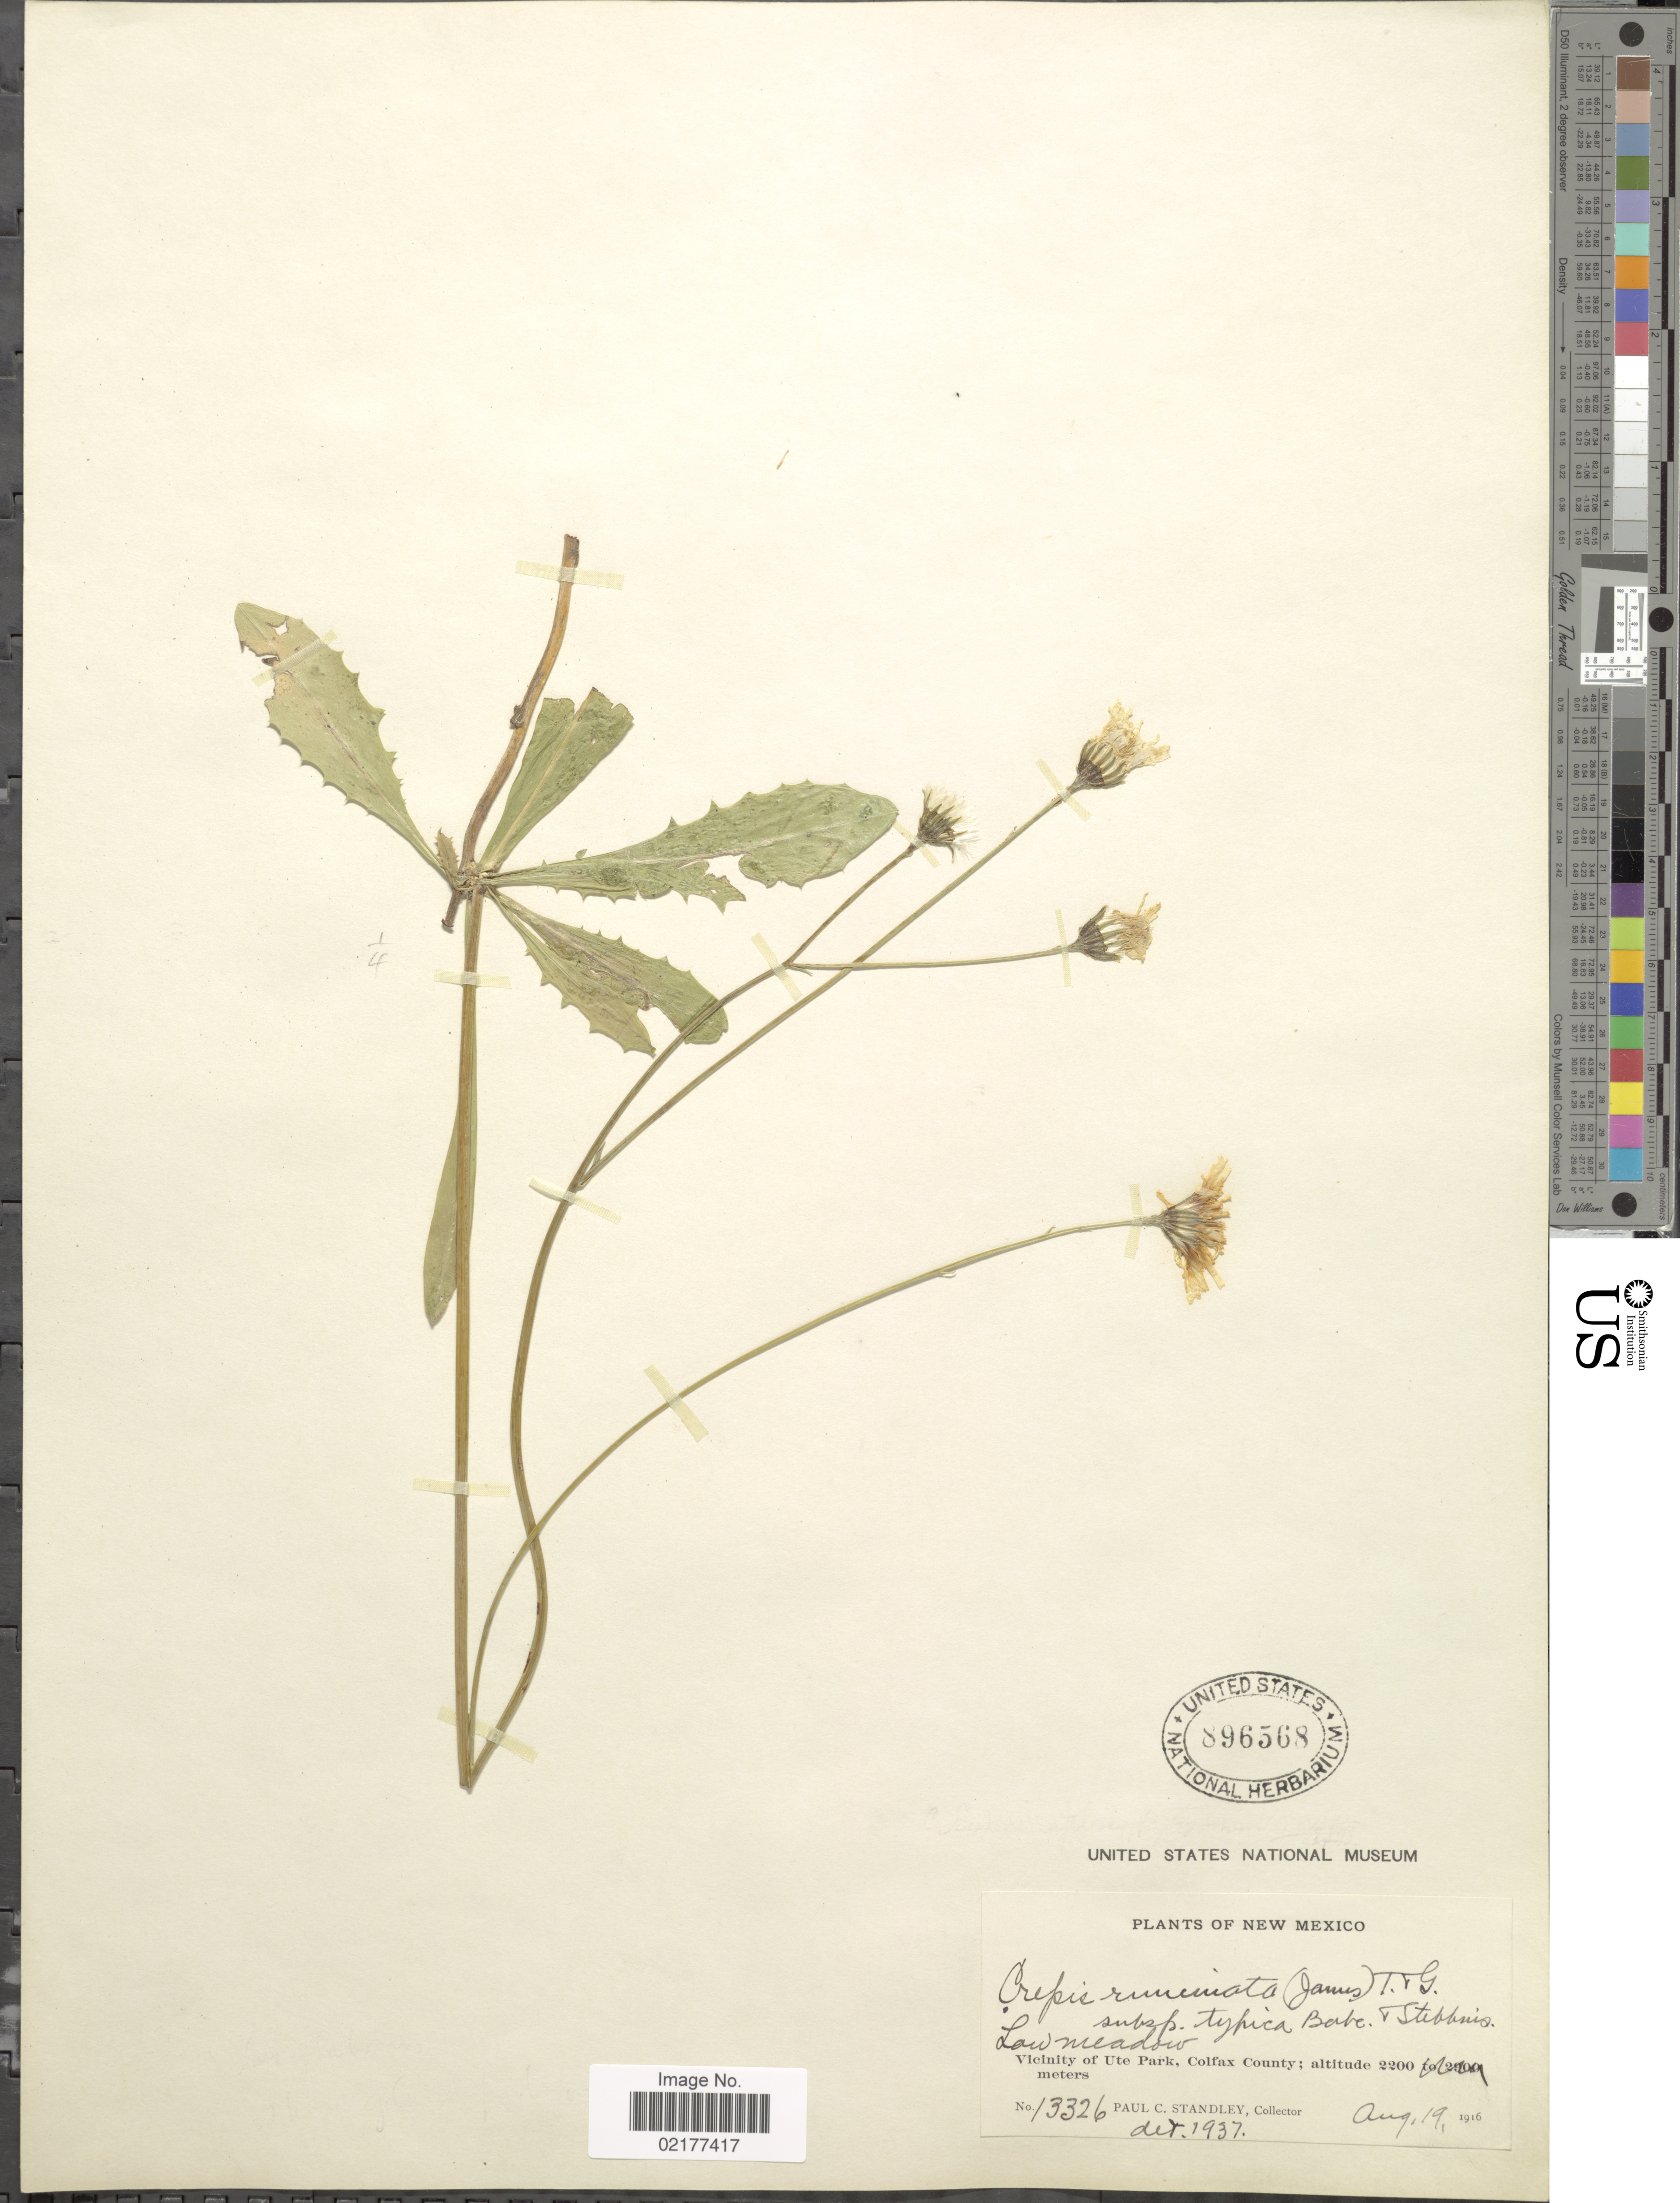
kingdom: Plantae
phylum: Tracheophyta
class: Magnoliopsida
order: Asterales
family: Asteraceae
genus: Crepis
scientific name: Crepis runcinata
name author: Torr. & A. Gray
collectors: P. C. Standley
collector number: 13326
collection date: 1916-08-19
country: United States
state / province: New Mexico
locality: Vicinity of Ute Park, Colfax County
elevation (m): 2200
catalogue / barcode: US 896568